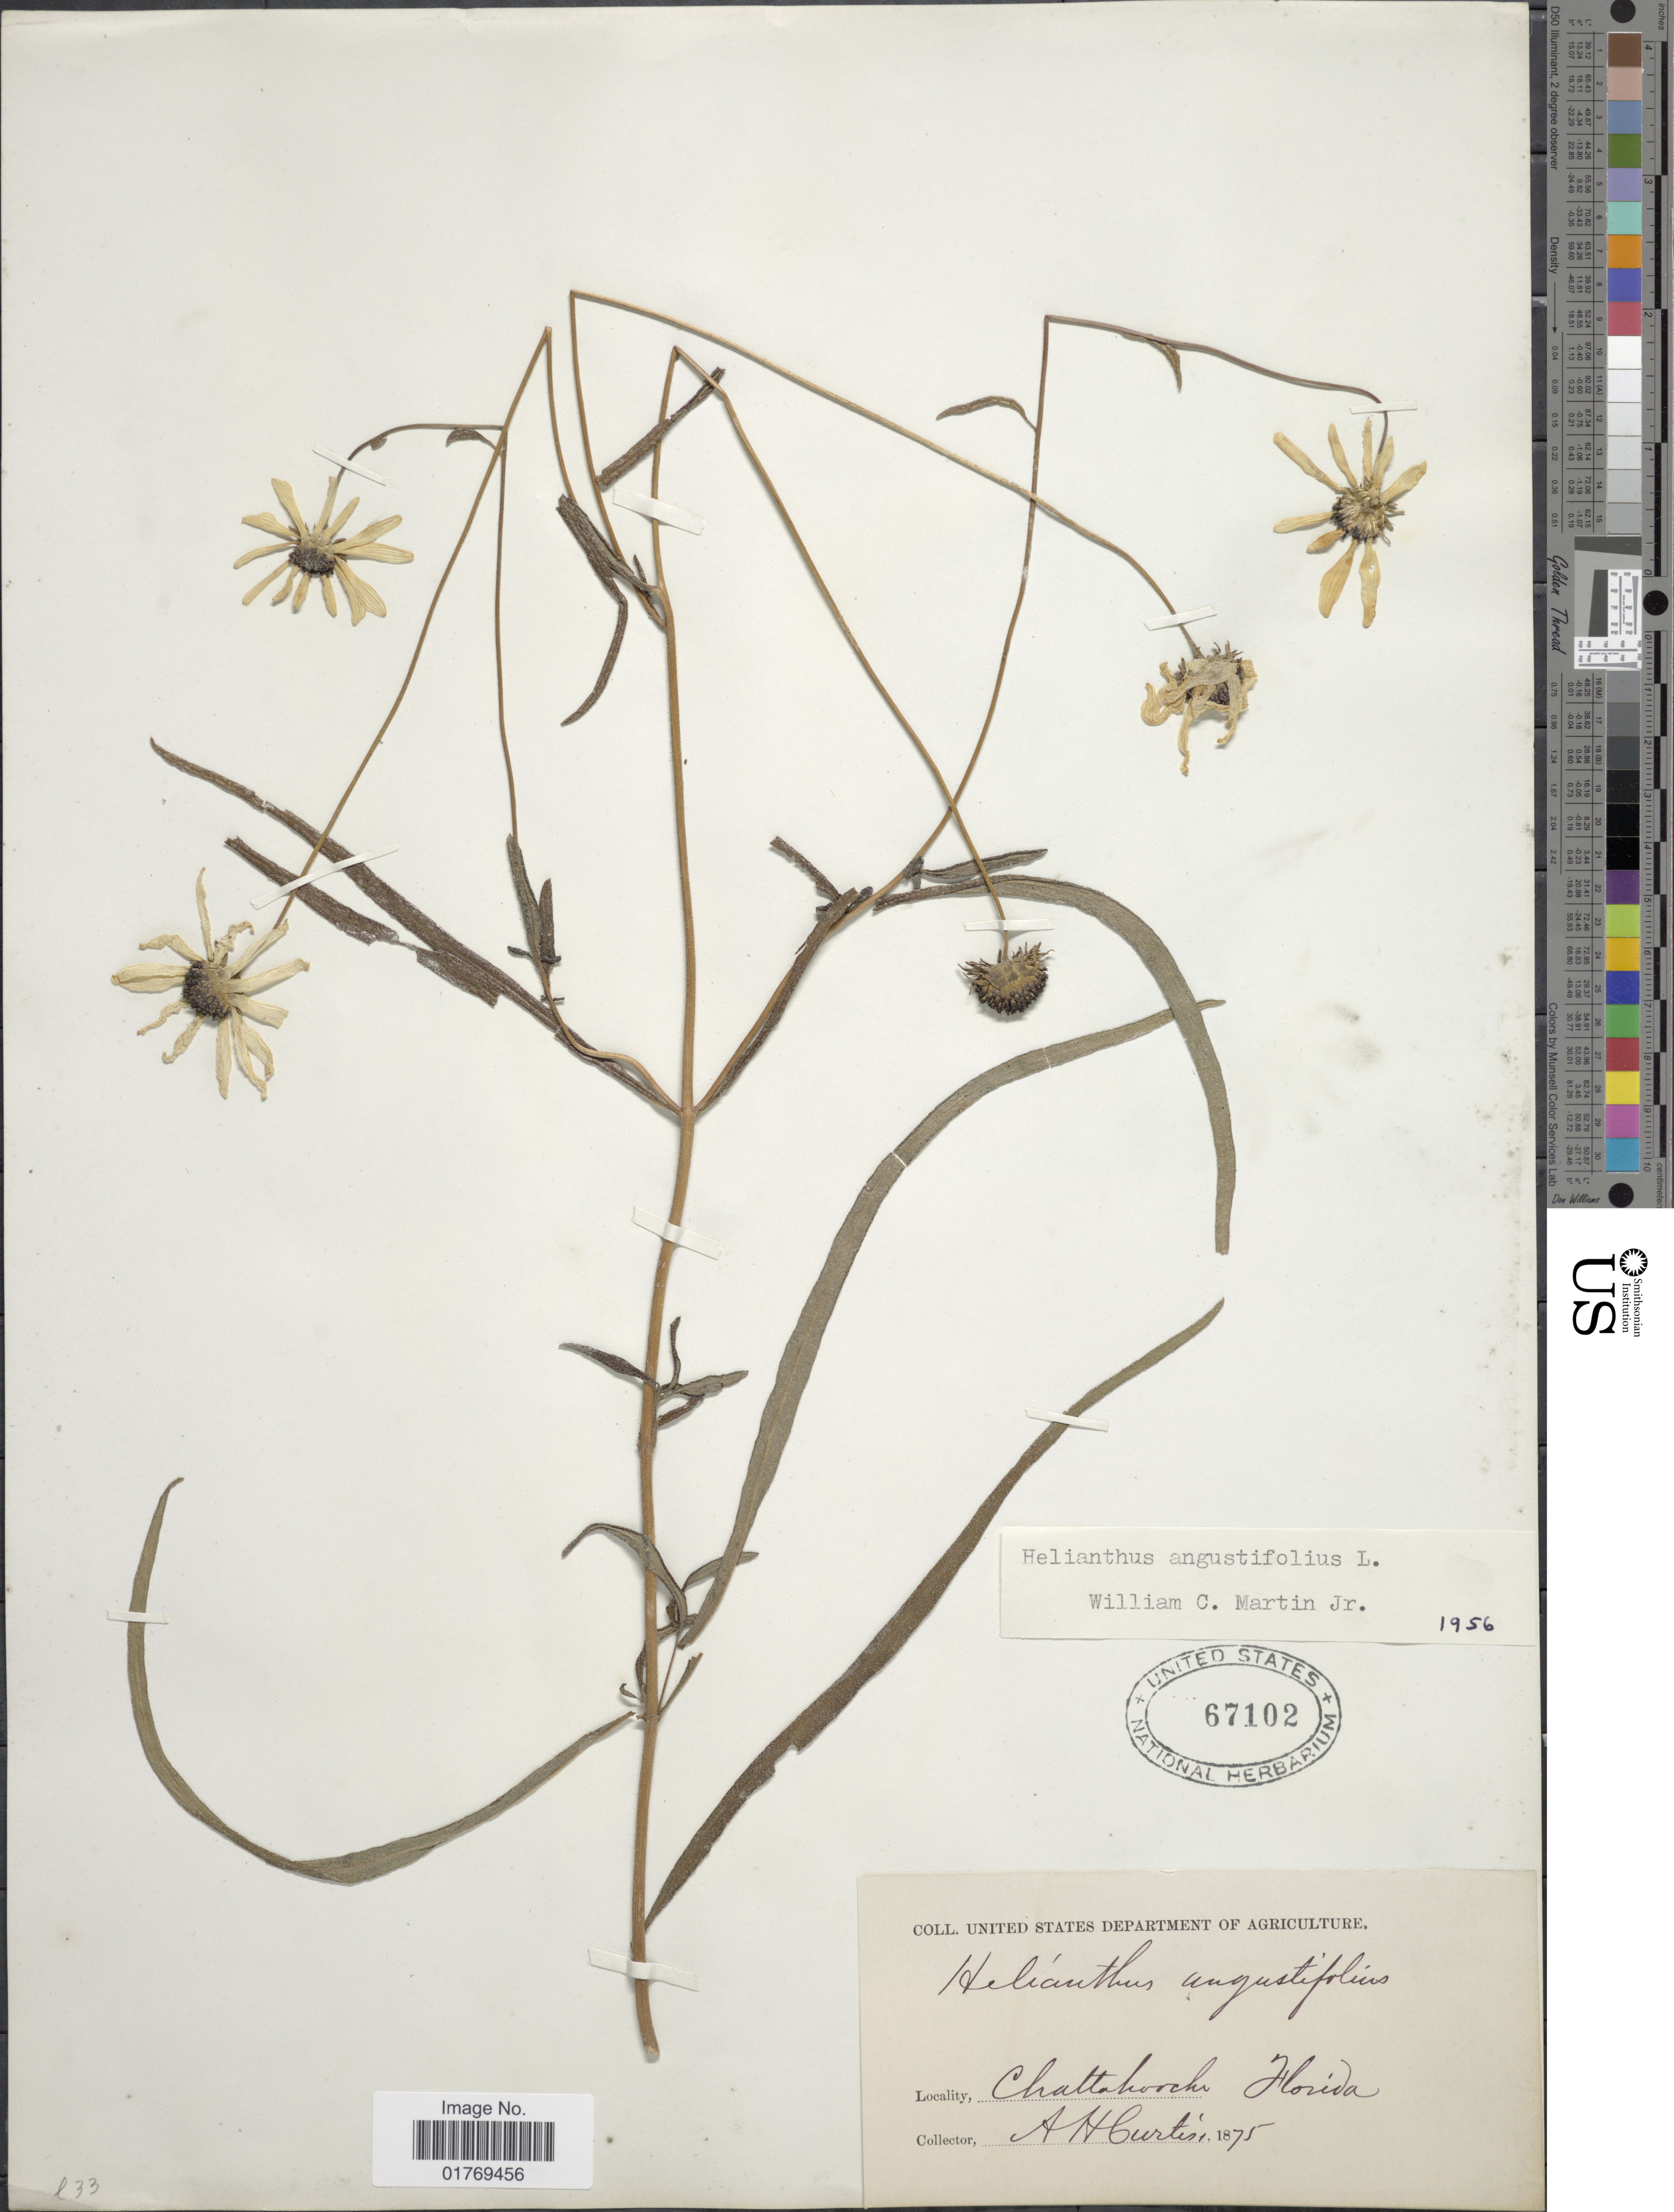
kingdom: Plantae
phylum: Tracheophyta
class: Magnoliopsida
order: Asterales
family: Asteraceae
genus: Helianthus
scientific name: Helianthus angustifolius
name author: L.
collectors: A. H. Curtiss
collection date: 1875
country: United States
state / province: Florida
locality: Chattahoochee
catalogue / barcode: US 67102